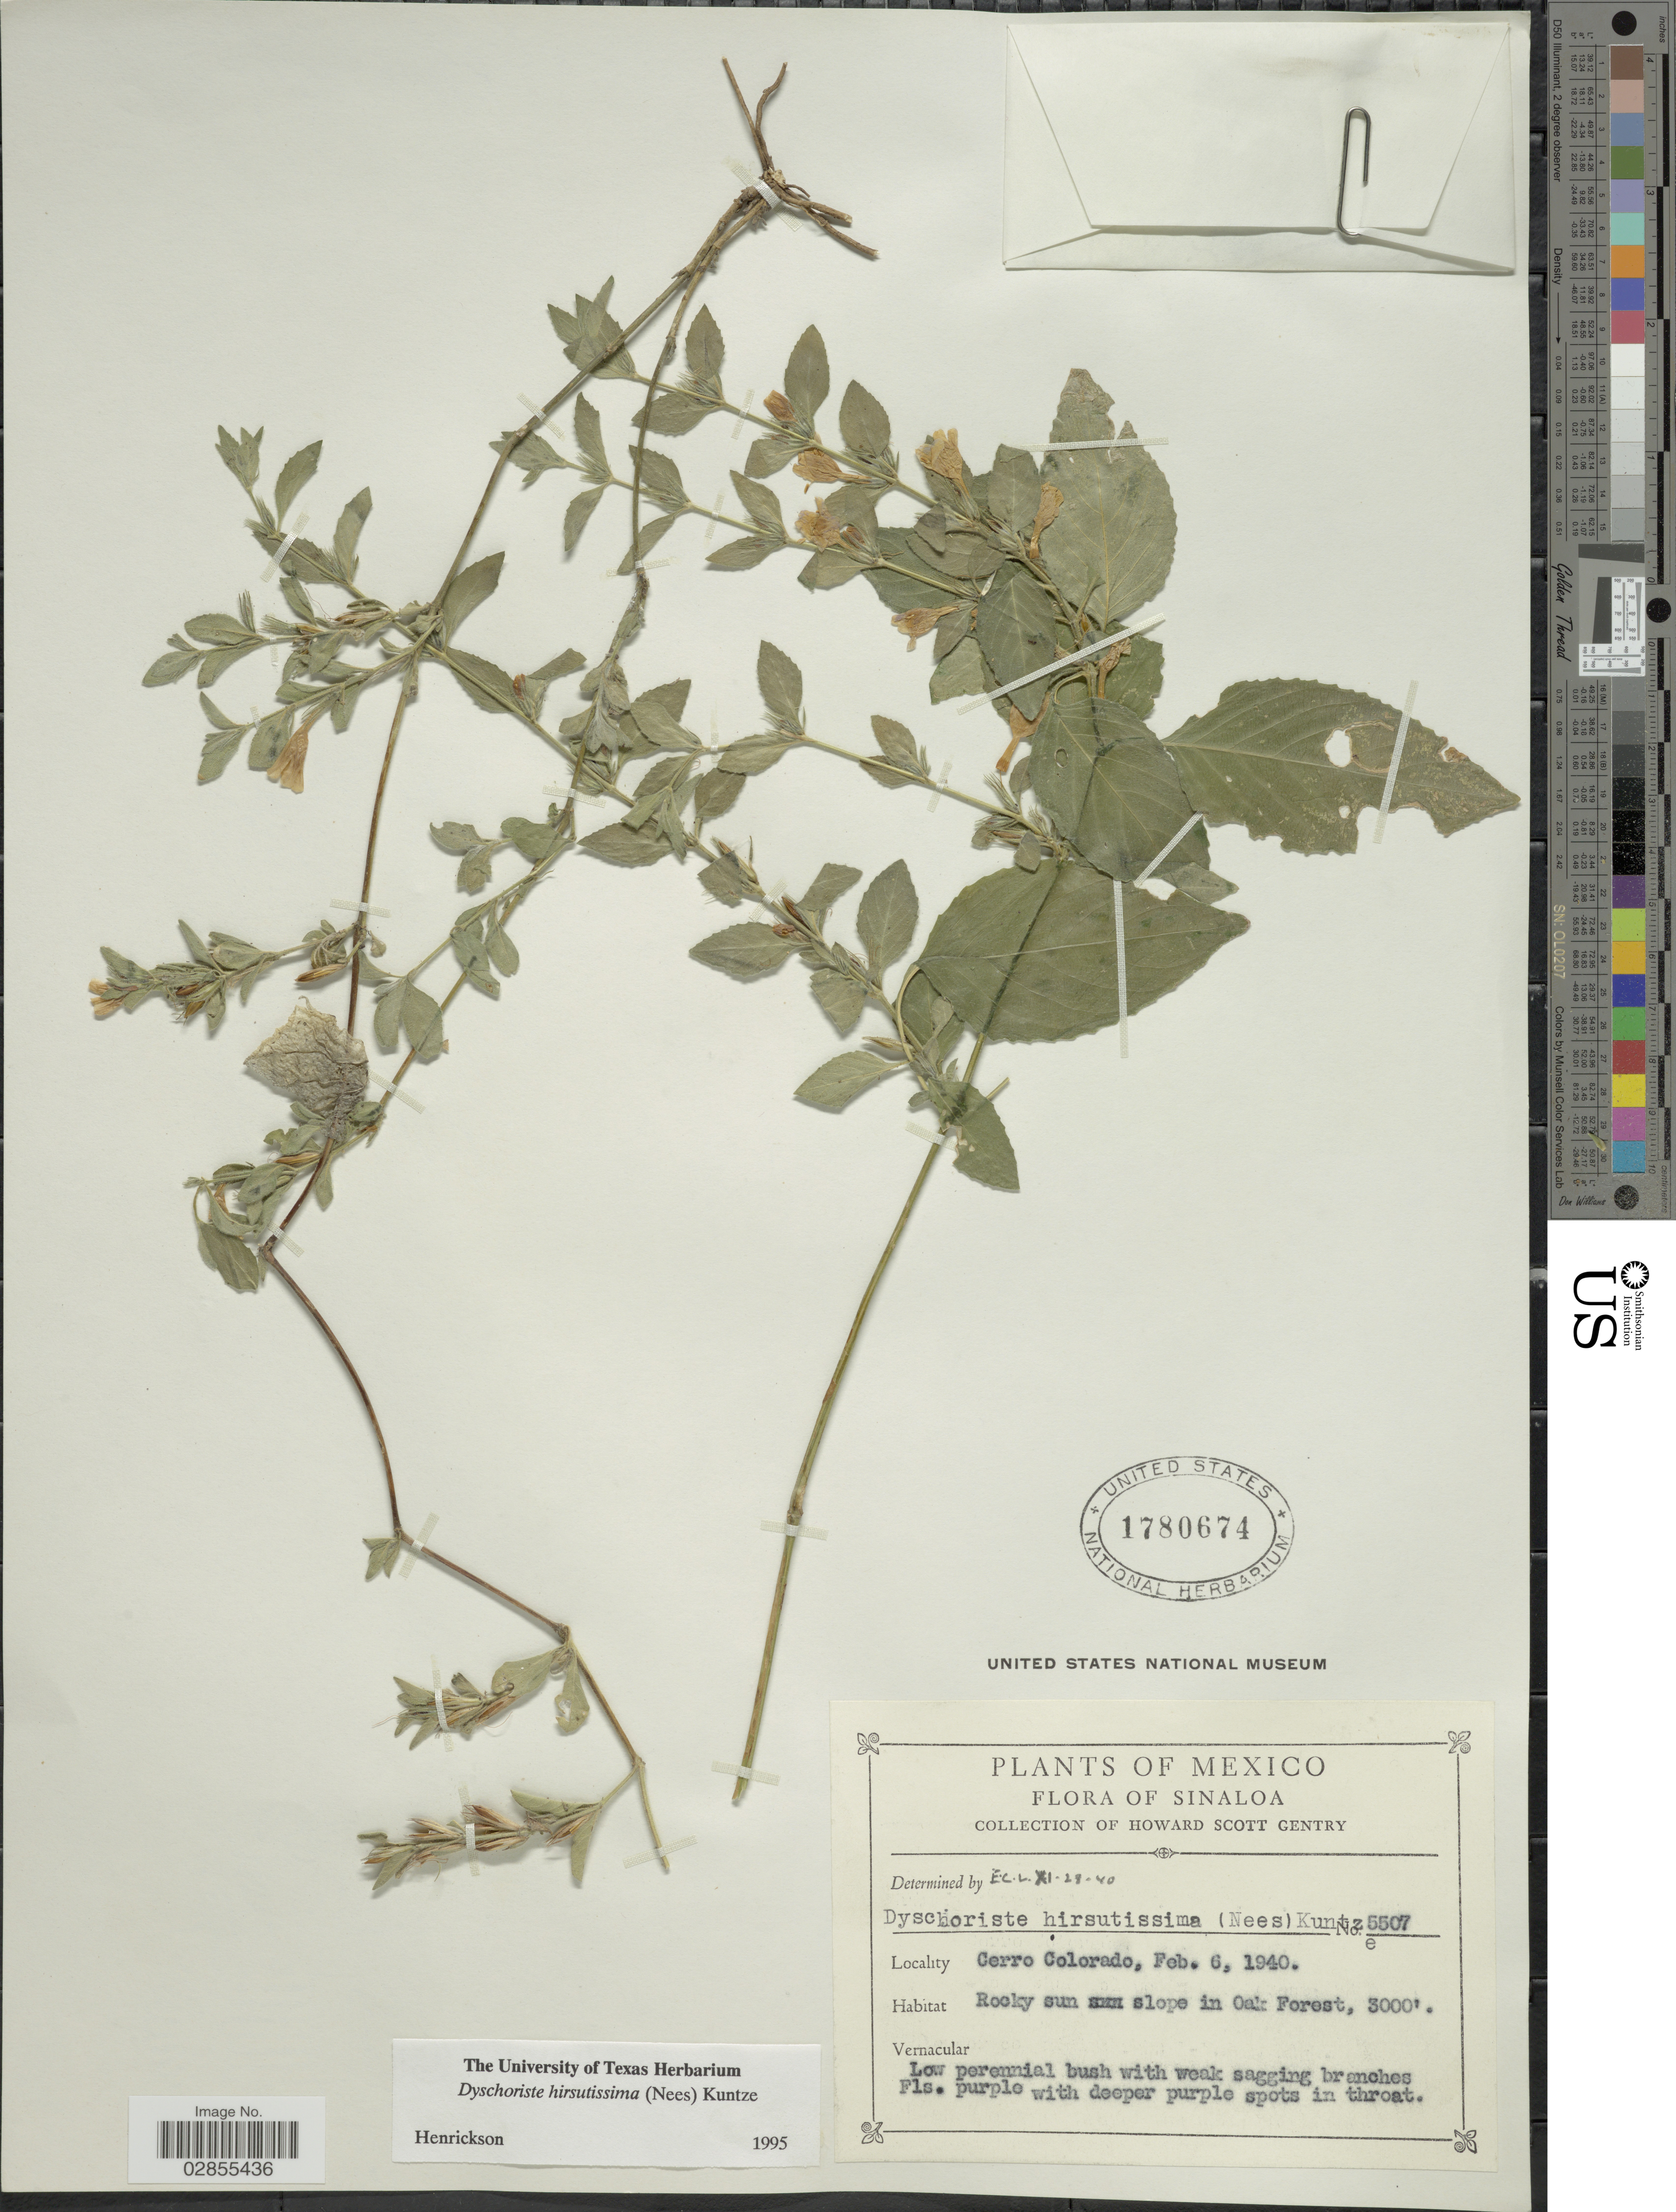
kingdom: Plantae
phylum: Tracheophyta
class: Magnoliopsida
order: Lamiales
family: Acanthaceae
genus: Dyschoriste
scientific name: Dyschoriste hirsutissima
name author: (Nees) Kuntze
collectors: H. S. Gentry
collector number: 5507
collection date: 1940-02-06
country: Mexico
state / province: Sinaloa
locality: Cerro Colorado.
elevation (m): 914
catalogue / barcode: US 1780674